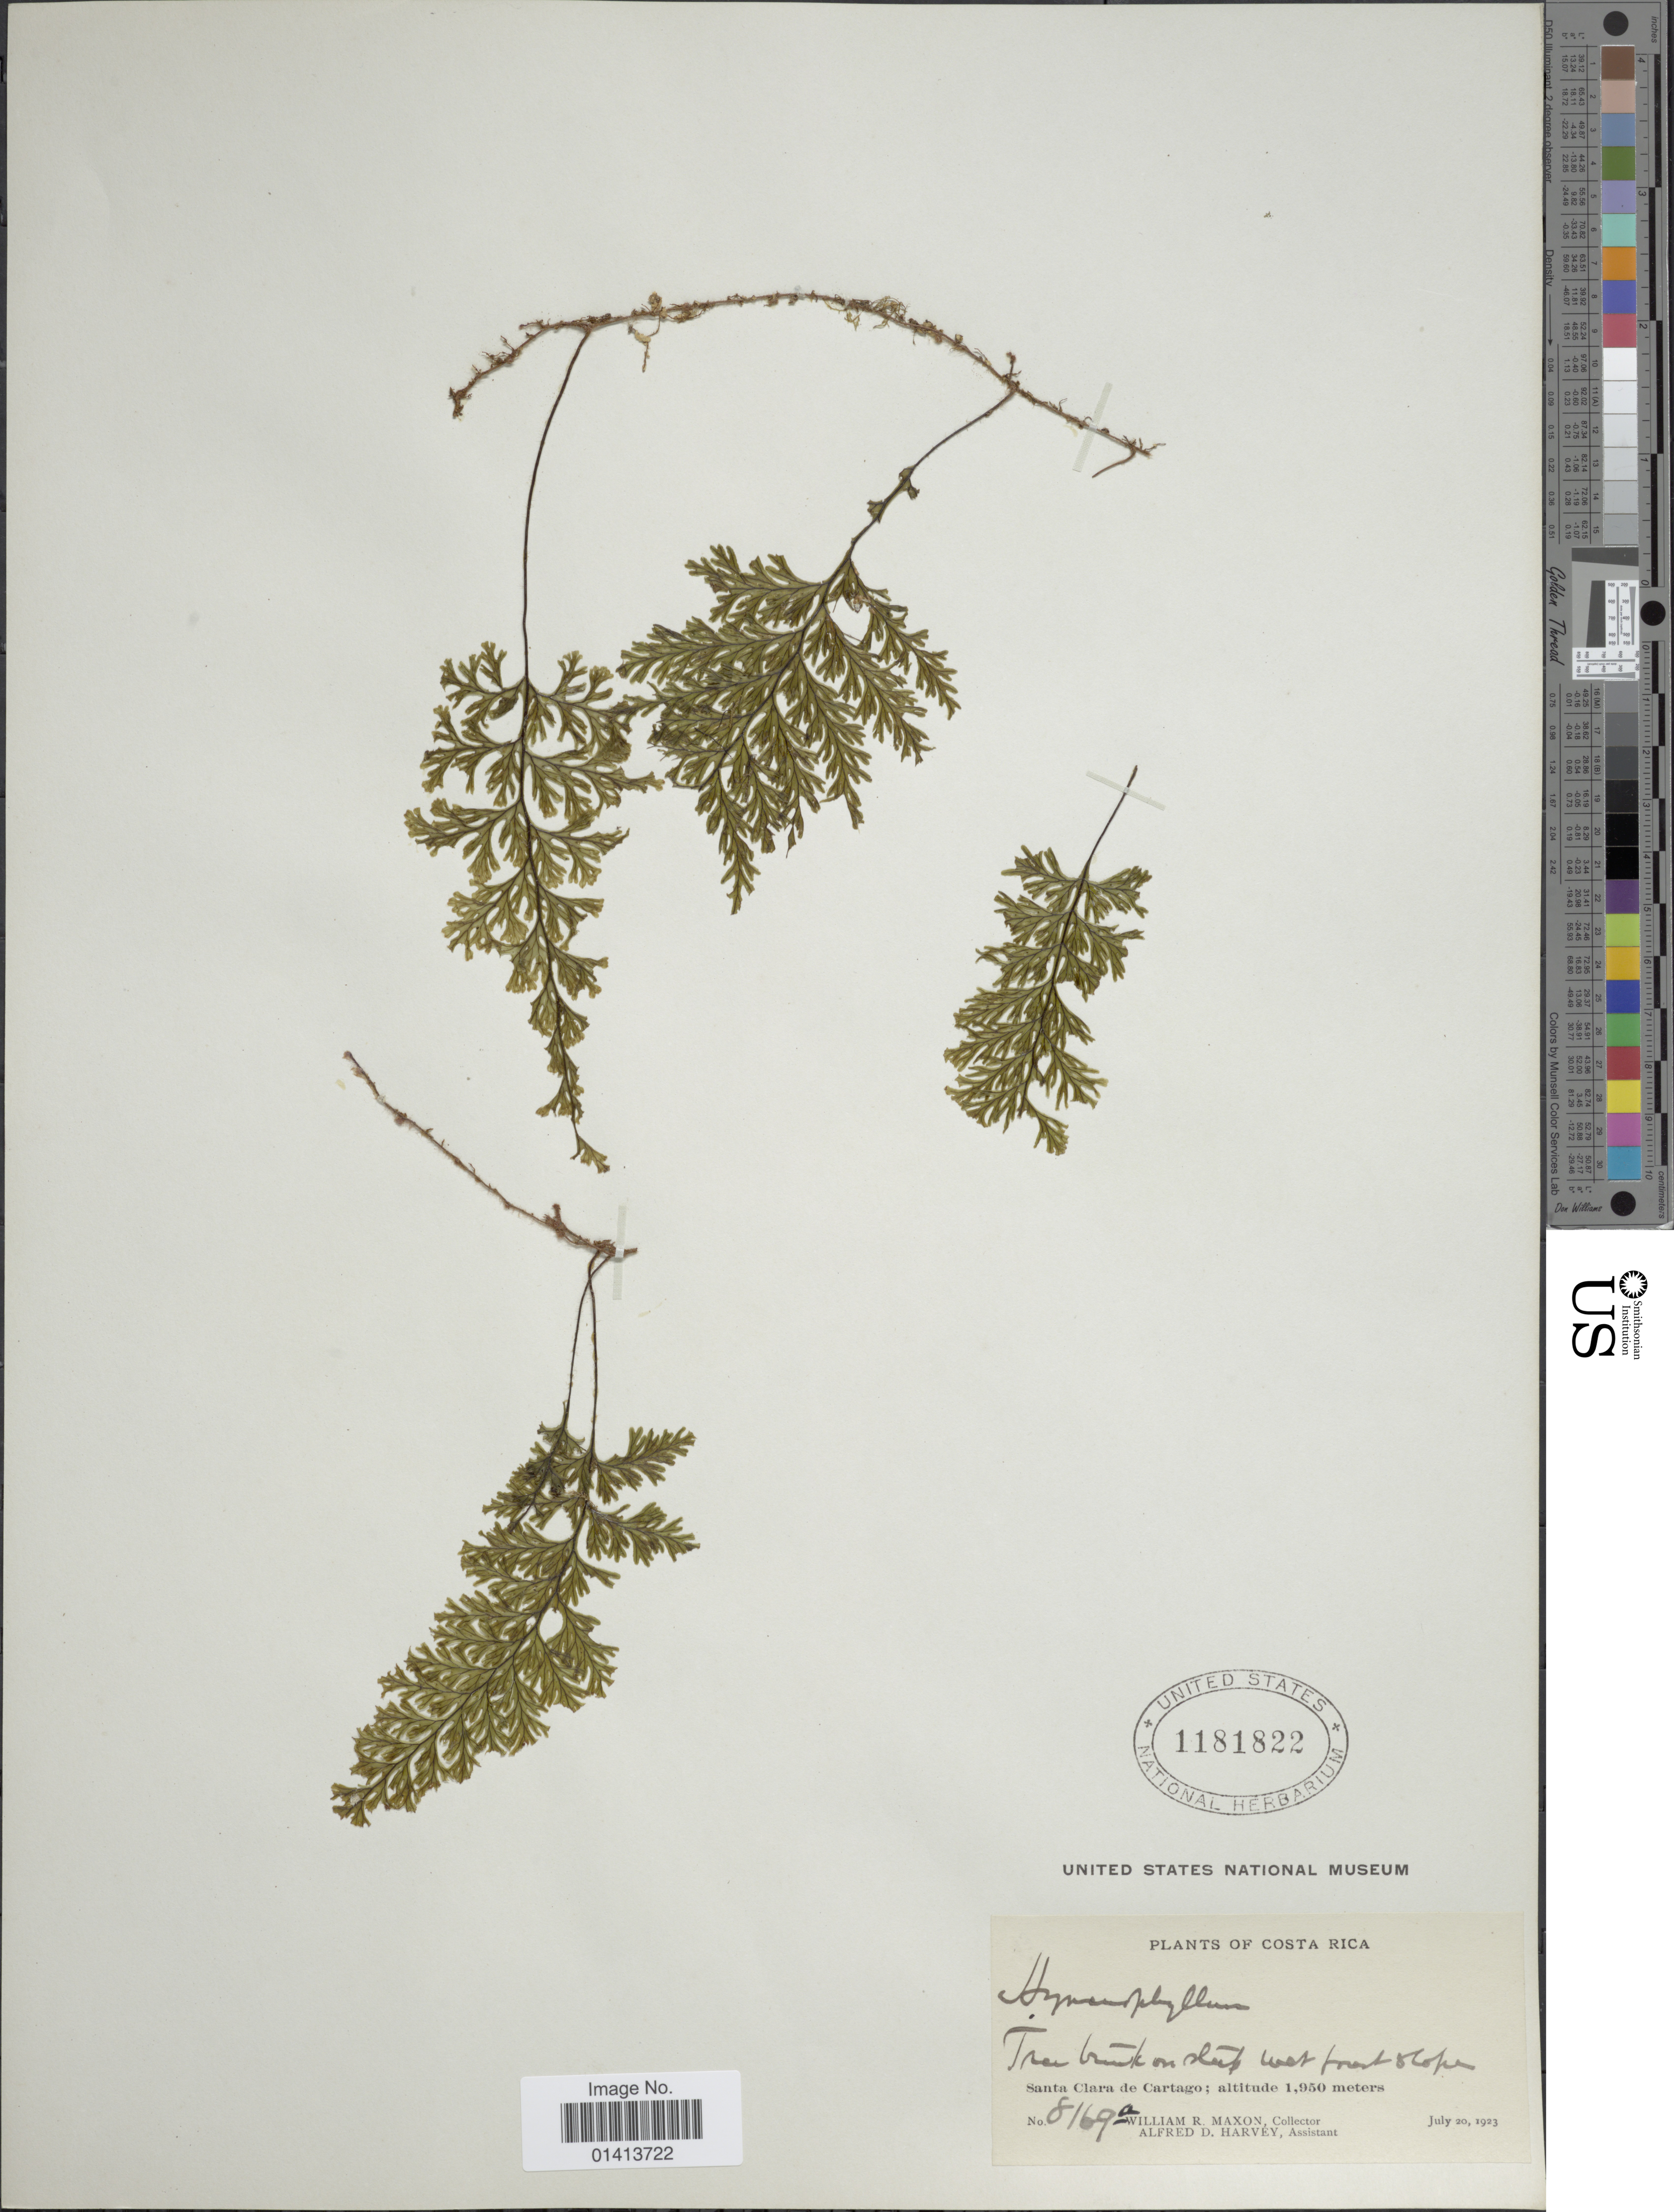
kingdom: Plantae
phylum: Tracheophyta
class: Polypodiopsida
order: Hymenophyllales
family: Hymenophyllaceae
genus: Hymenophyllum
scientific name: Hymenophyllum consanguineum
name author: C.V. Morton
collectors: W. R. Maxon & A. D. Harvey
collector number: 8169a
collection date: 1923-07-20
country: Costa Rica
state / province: Cartago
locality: Santa Clara de Cartago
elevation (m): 1950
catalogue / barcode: US 1181822